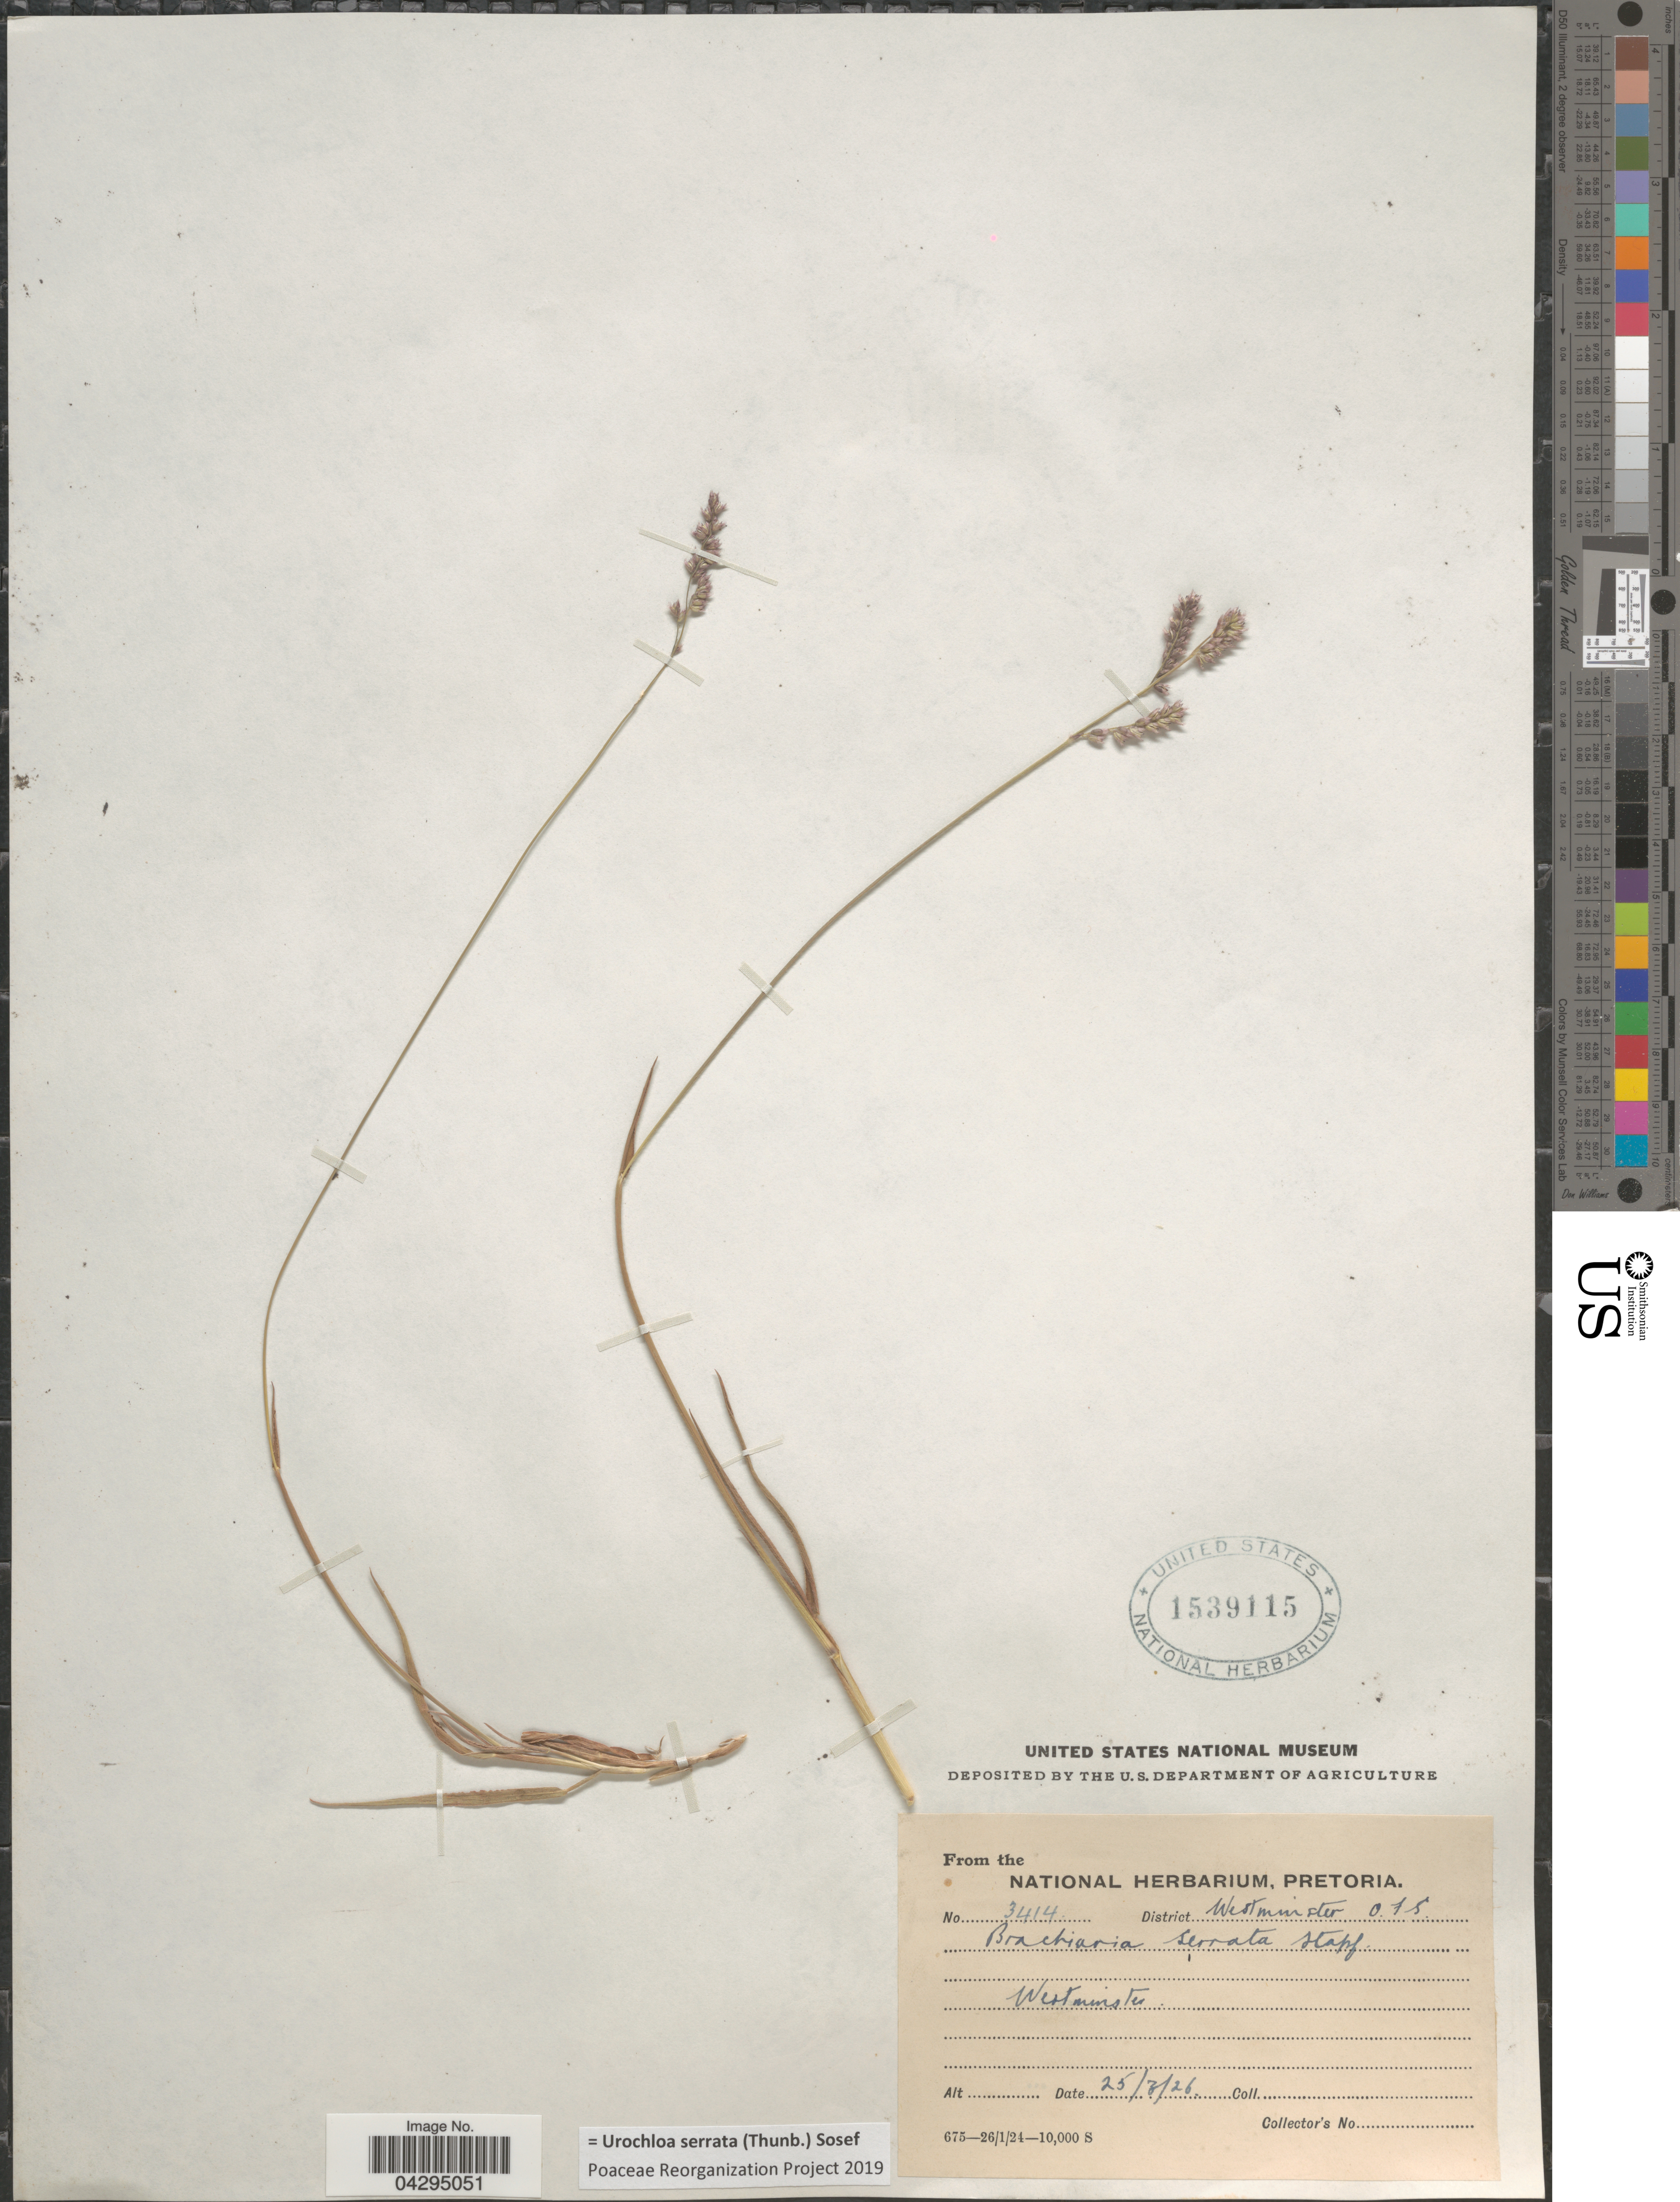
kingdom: Plantae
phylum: Tracheophyta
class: Liliopsida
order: Poales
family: Poaceae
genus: Urochloa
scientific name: Urochloa serrata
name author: (Thunb.) Sosef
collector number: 3414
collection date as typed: Transcribed d/m/y: 25/7/26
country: South Africa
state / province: Free State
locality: District Westminster O.F.S. Westminster.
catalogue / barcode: US 1539115